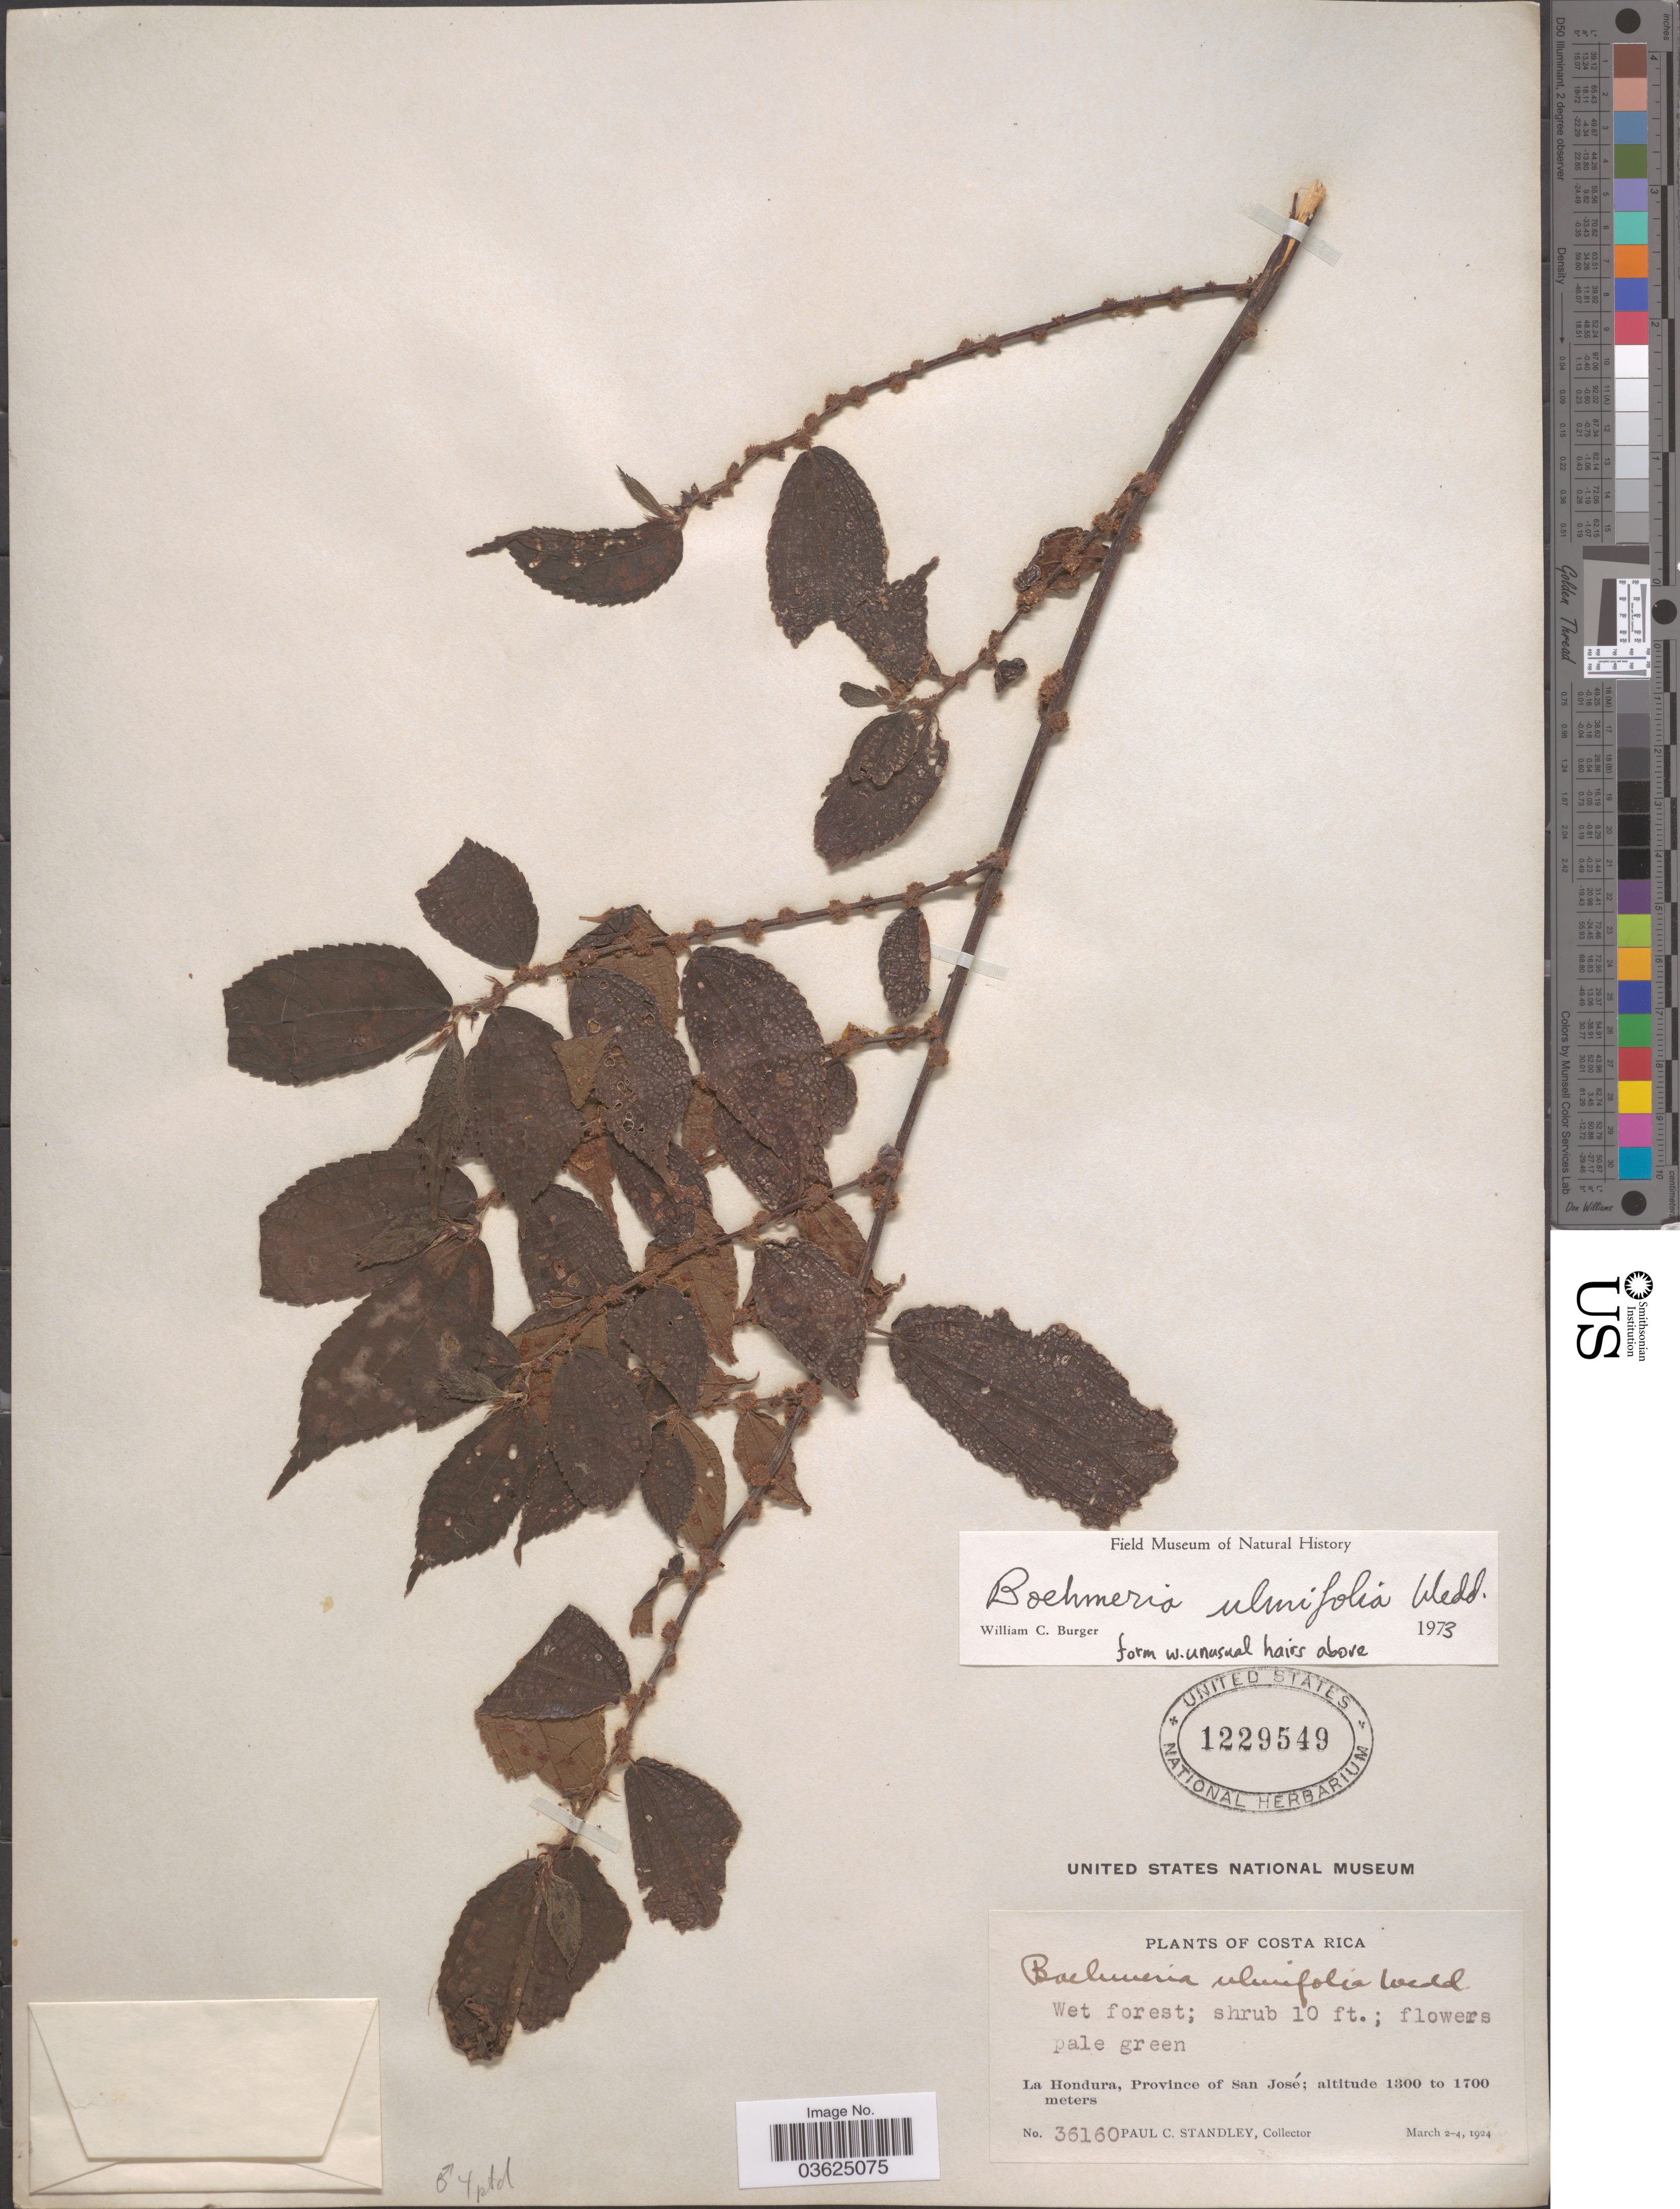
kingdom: Plantae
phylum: Tracheophyta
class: Magnoliopsida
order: Rosales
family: Urticaceae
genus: Boehmeria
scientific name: Boehmeria ulmifolia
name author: Wedd.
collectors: P. C. Standley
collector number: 36160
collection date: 1924-03-02/1924-03-04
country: Costa Rica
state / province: San José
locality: La Hondura.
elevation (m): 1300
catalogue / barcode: US 1229549